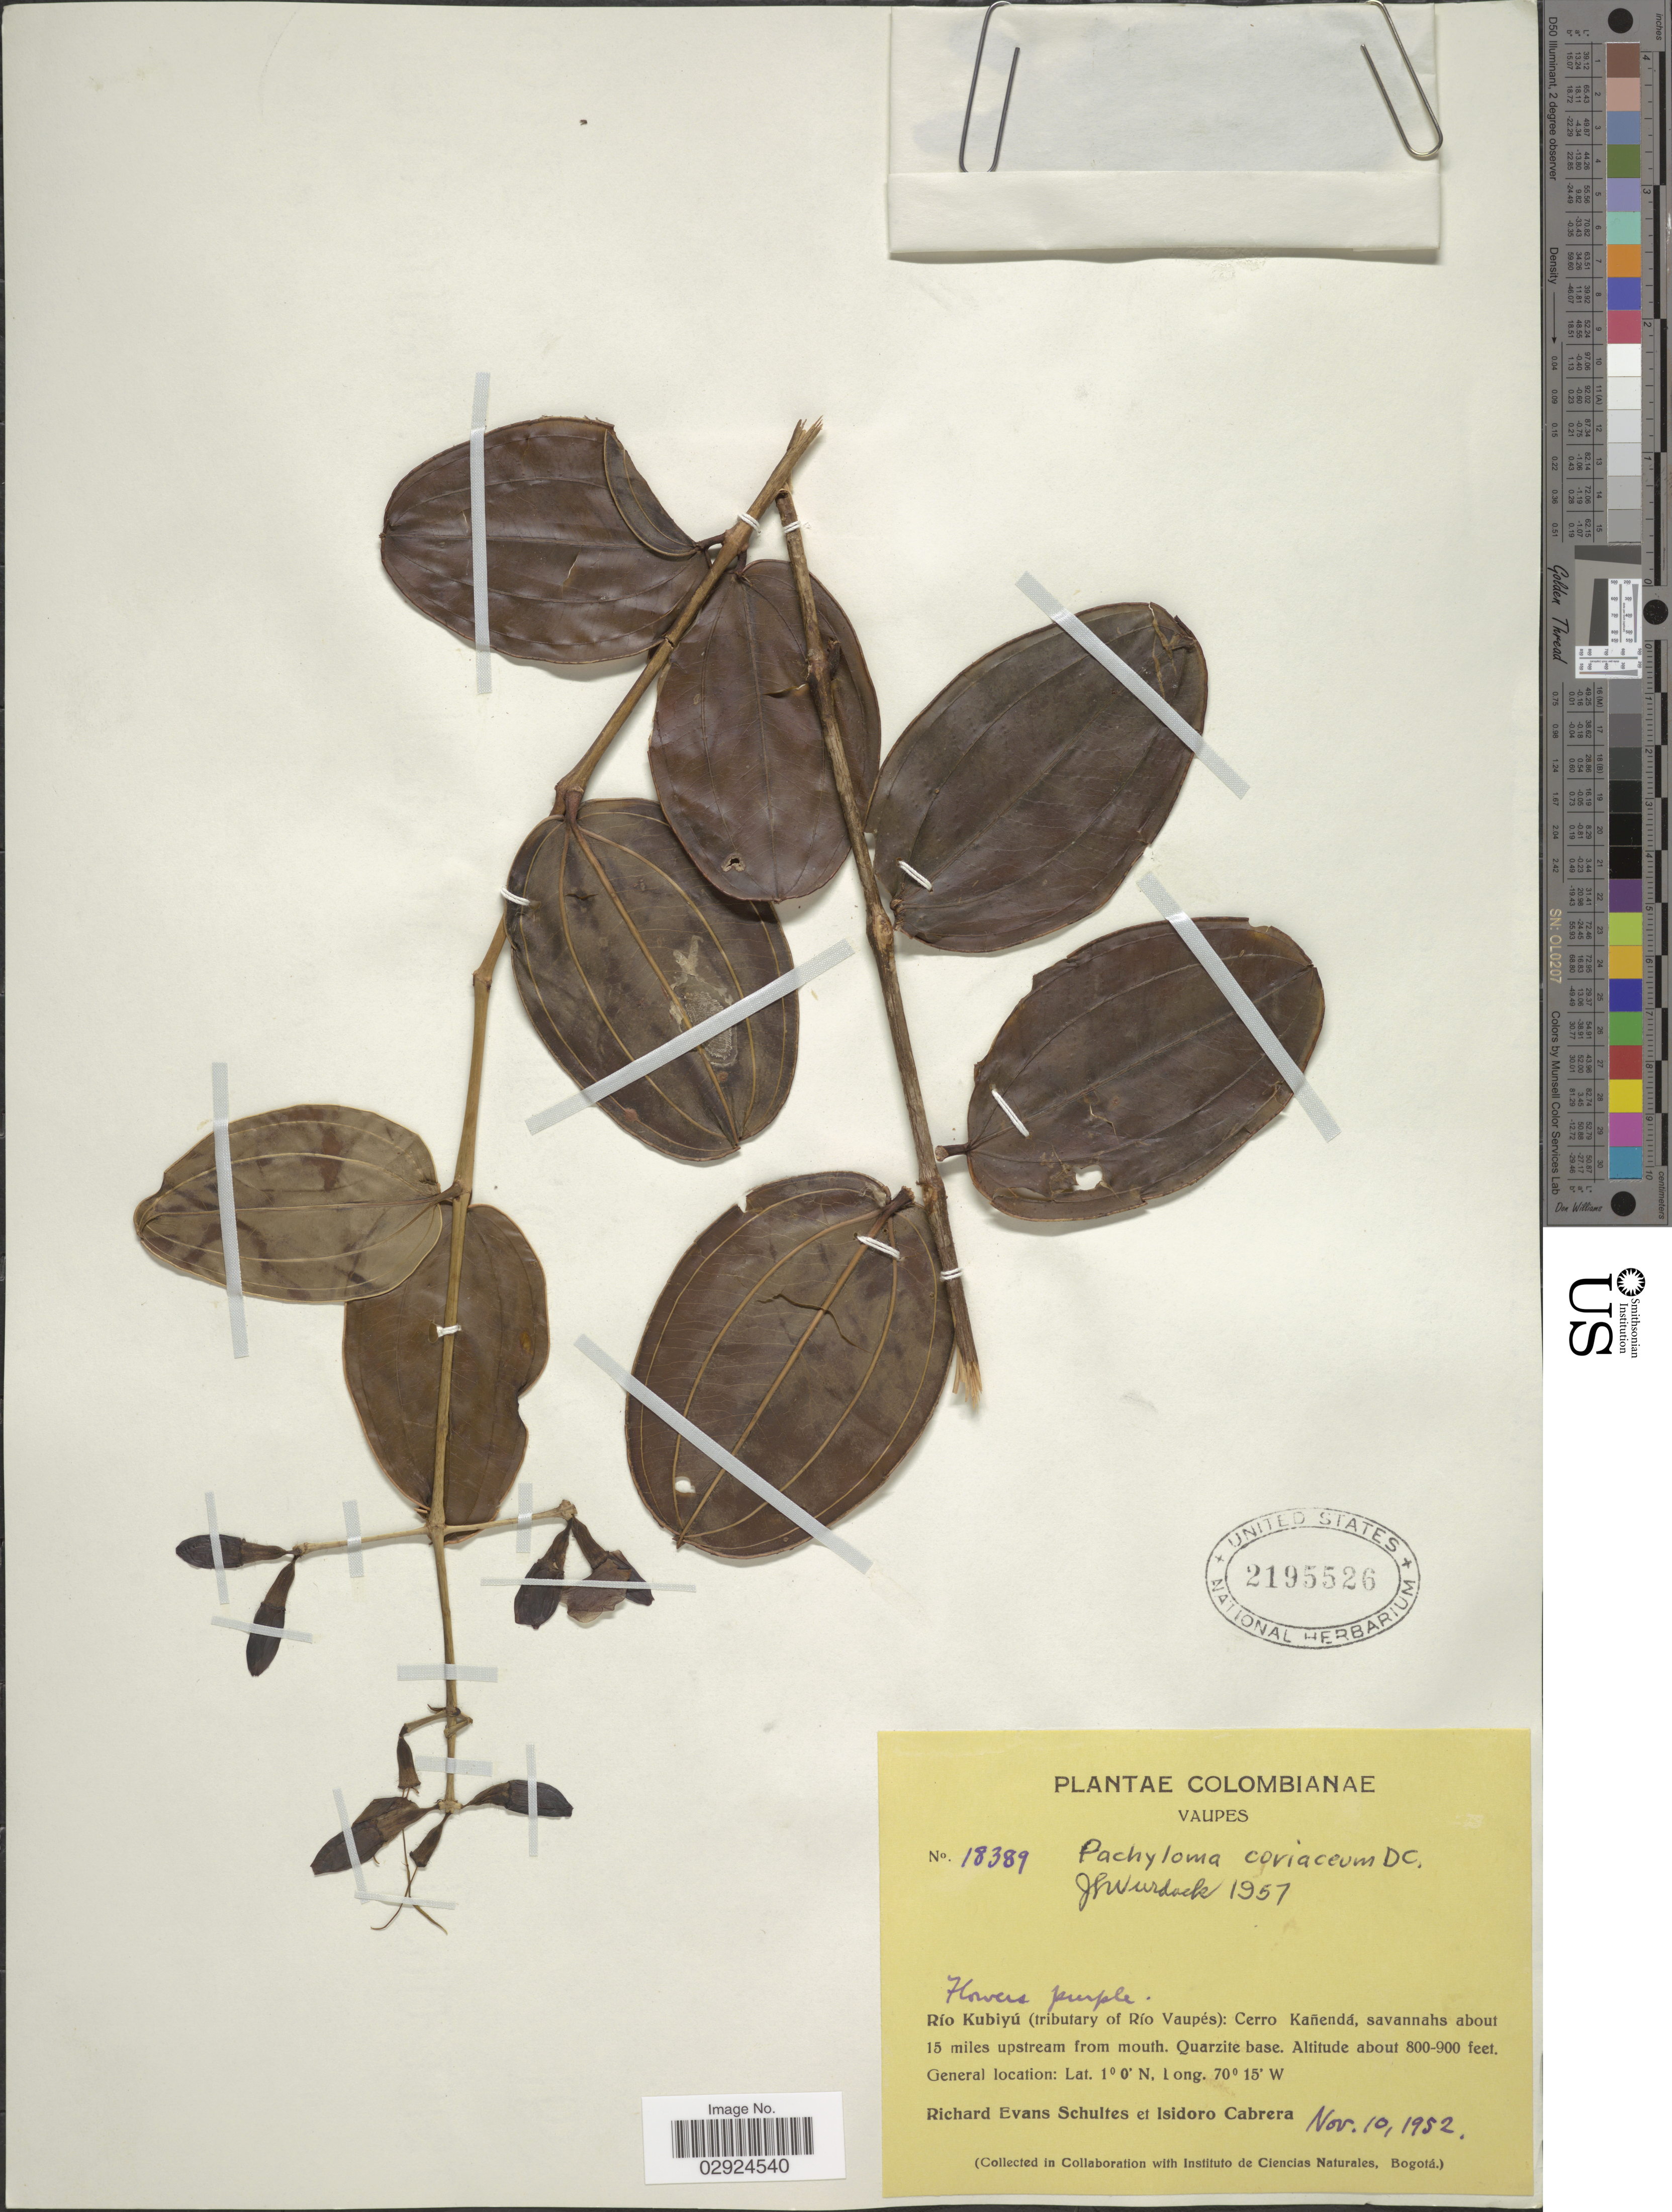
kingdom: Plantae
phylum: Tracheophyta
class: Magnoliopsida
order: Myrtales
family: Melastomataceae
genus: Pachyloma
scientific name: Pachyloma coriaceum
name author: DC.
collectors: R. E. Schultes & I. Cabrera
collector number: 18389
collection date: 1952-11-10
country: Colombia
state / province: Vaupés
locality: Río Kubiyú (tributary of Río Vaupés): Cerro Kañendá, savannahs about 15 miles upstream from mouth. Quarzite base.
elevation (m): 244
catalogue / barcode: US 2195526